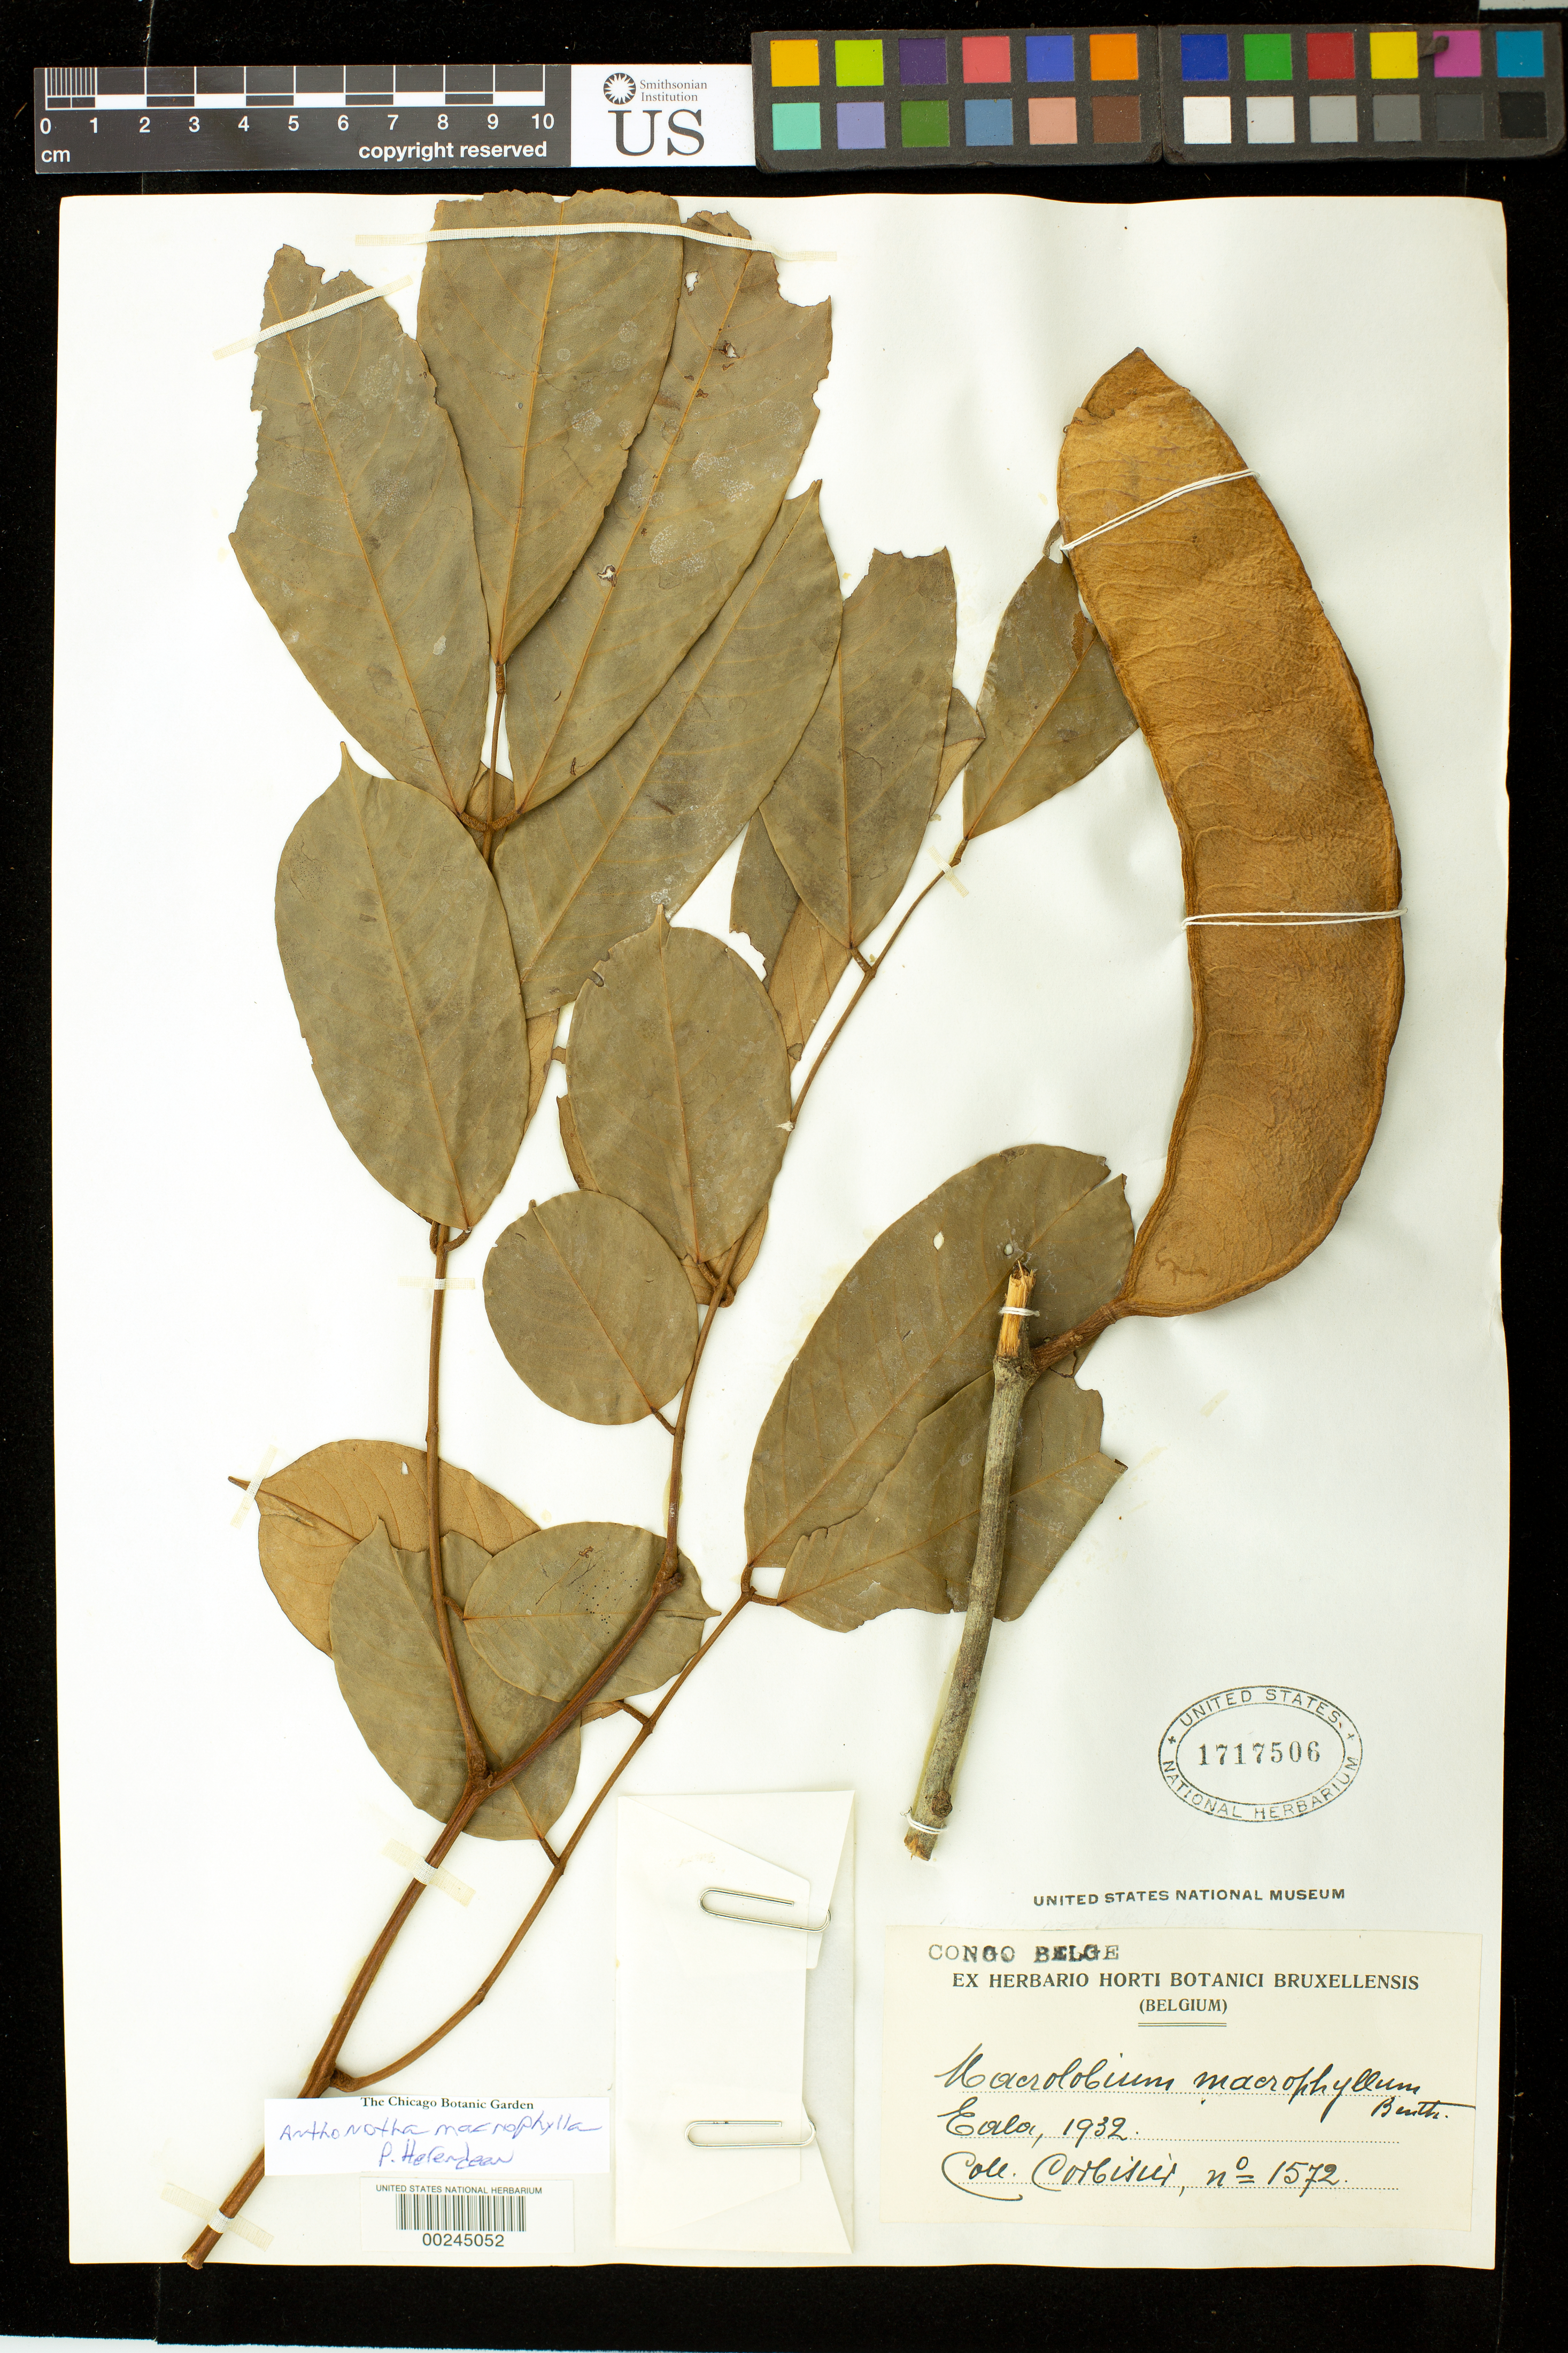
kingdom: Plantae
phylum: Tracheophyta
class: Magnoliopsida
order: Fabales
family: Fabaceae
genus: Macrolobium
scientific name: Macrolobium macrophyllum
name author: P. Beauv.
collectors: A. Corbisier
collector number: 1572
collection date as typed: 1932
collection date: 1932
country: Congo, Democratic Republic of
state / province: Équateur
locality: Eala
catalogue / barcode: US 1717506